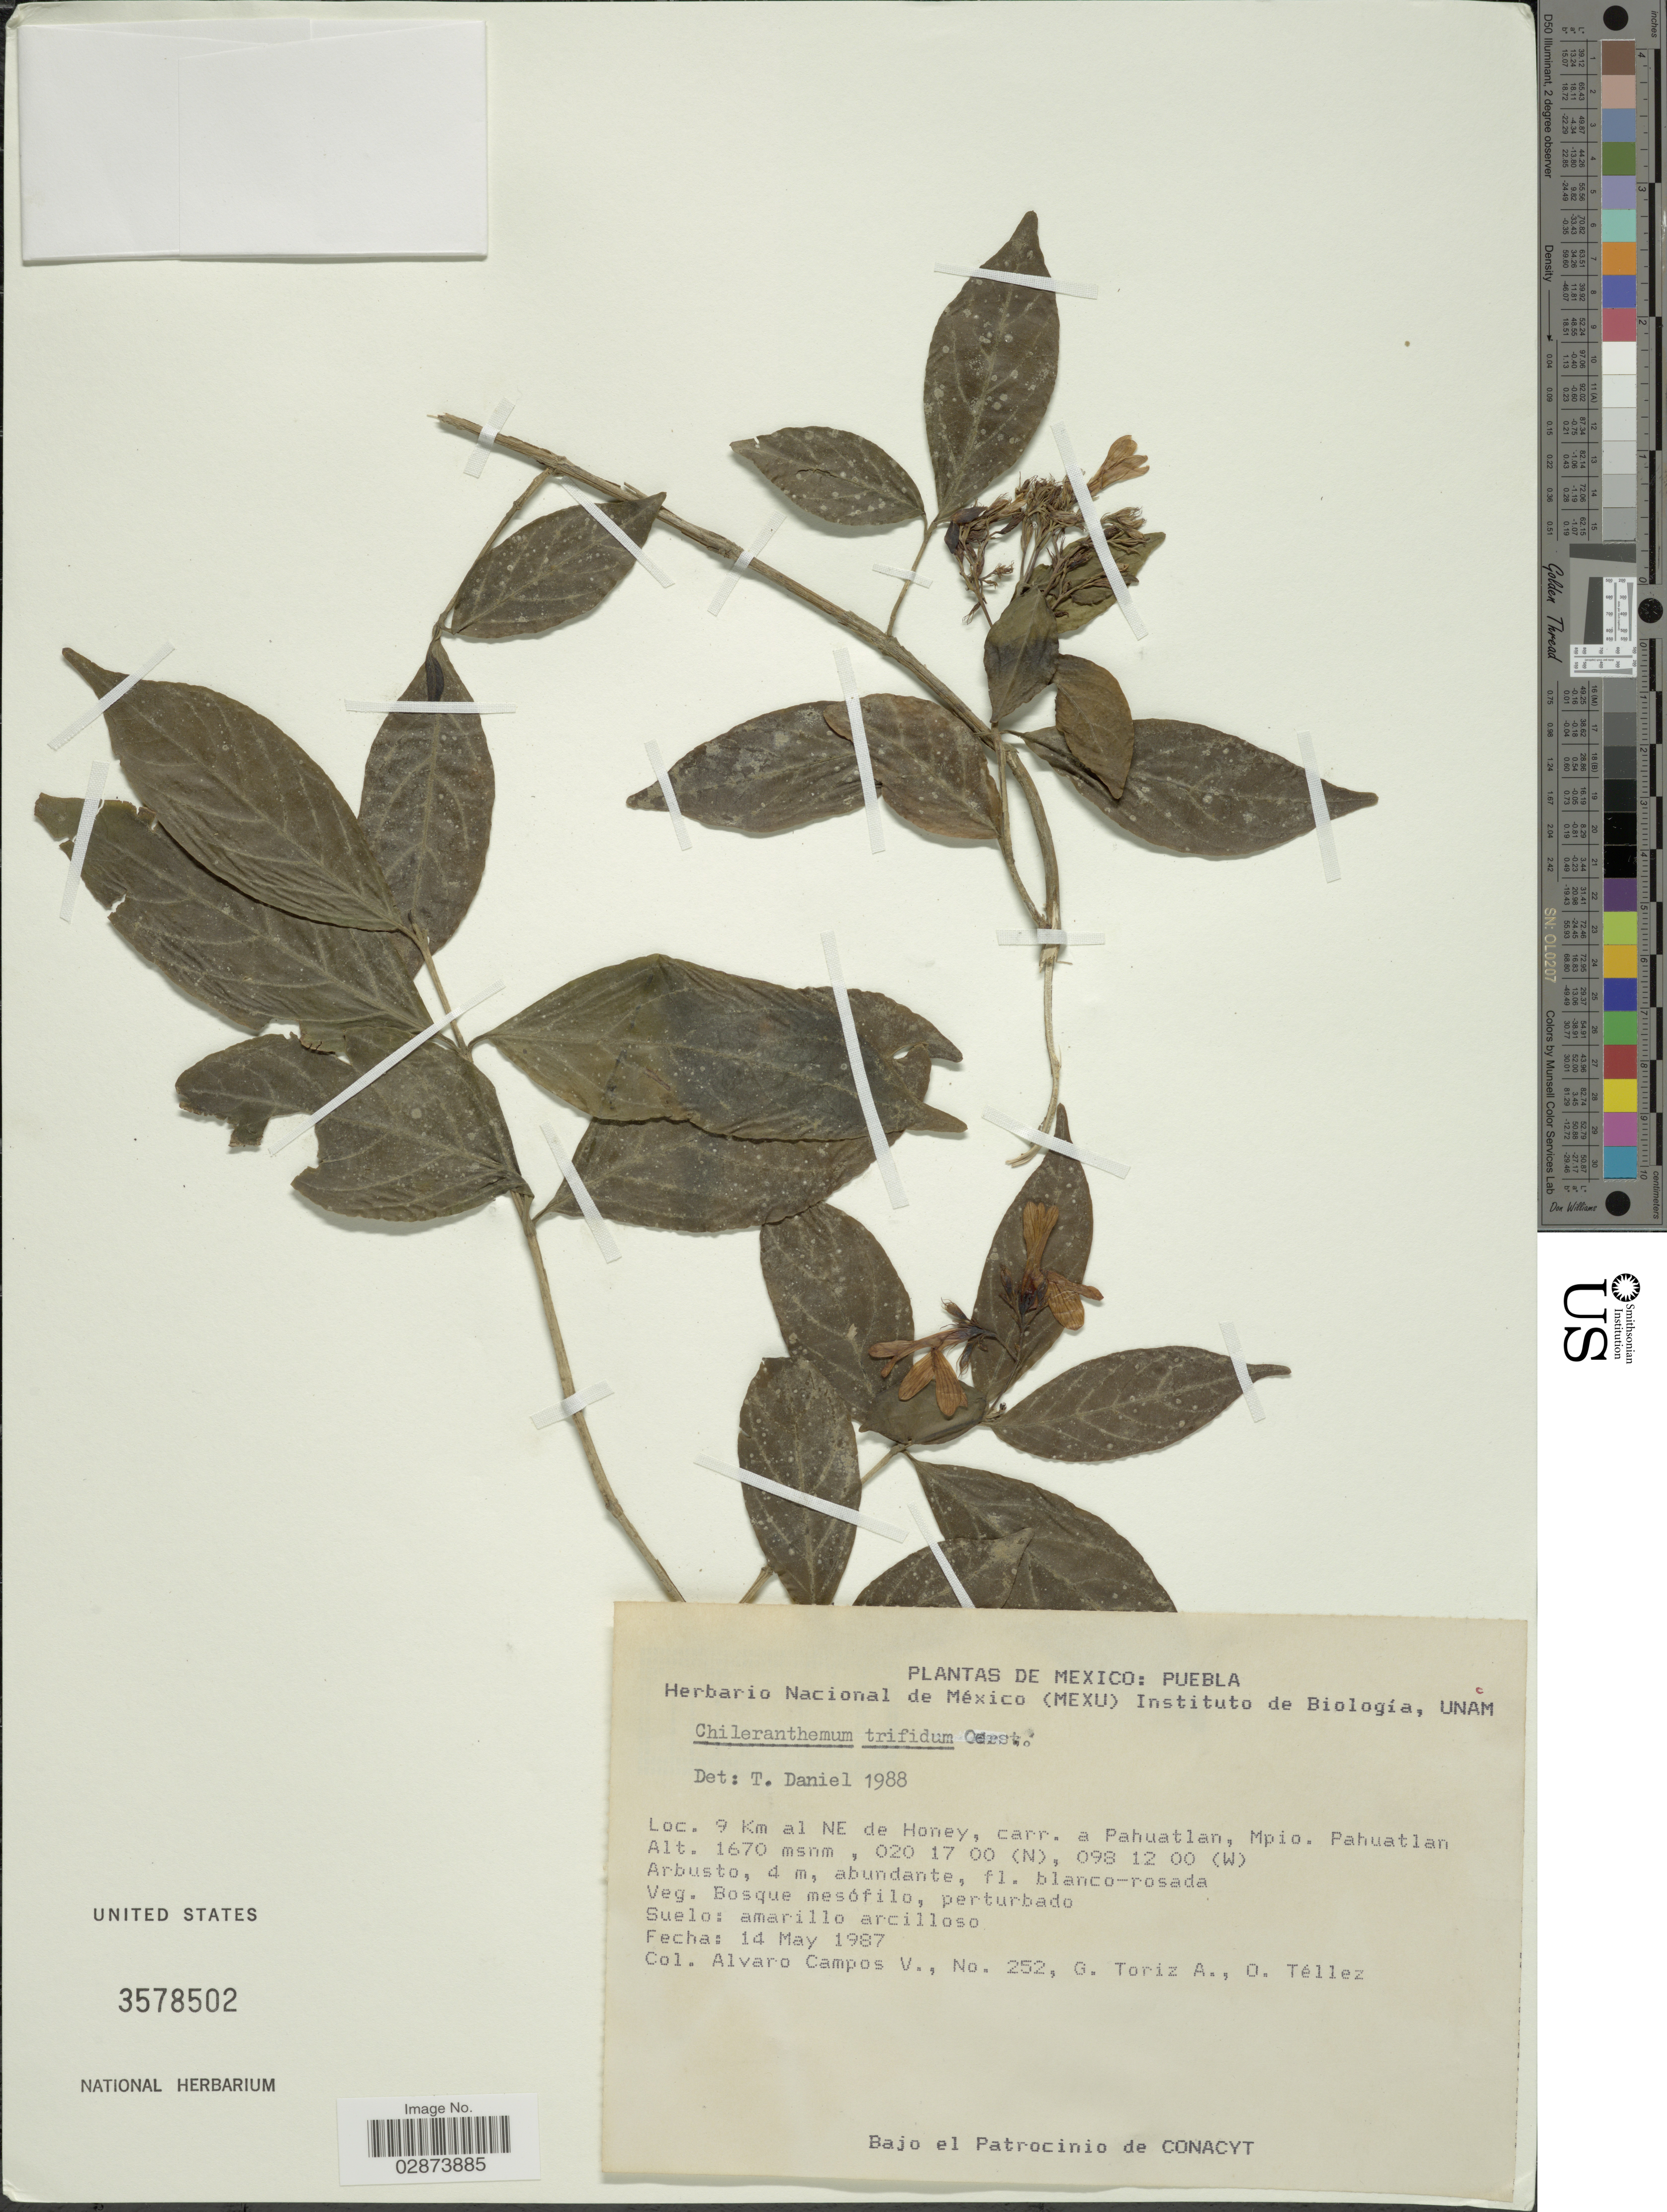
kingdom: Plantae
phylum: Tracheophyta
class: Magnoliopsida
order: Lamiales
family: Acanthaceae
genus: Chileranthemum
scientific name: Chileranthemum trifidum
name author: Oerst.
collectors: A. Campos V., G. Toriz A. & O. Tellez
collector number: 252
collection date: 1987-05-14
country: Mexico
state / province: Puebla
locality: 9 Km al NE de Honey, carr. a Pahuatlan, Mpio. Pahuatlan.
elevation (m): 1670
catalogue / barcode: US 3578502